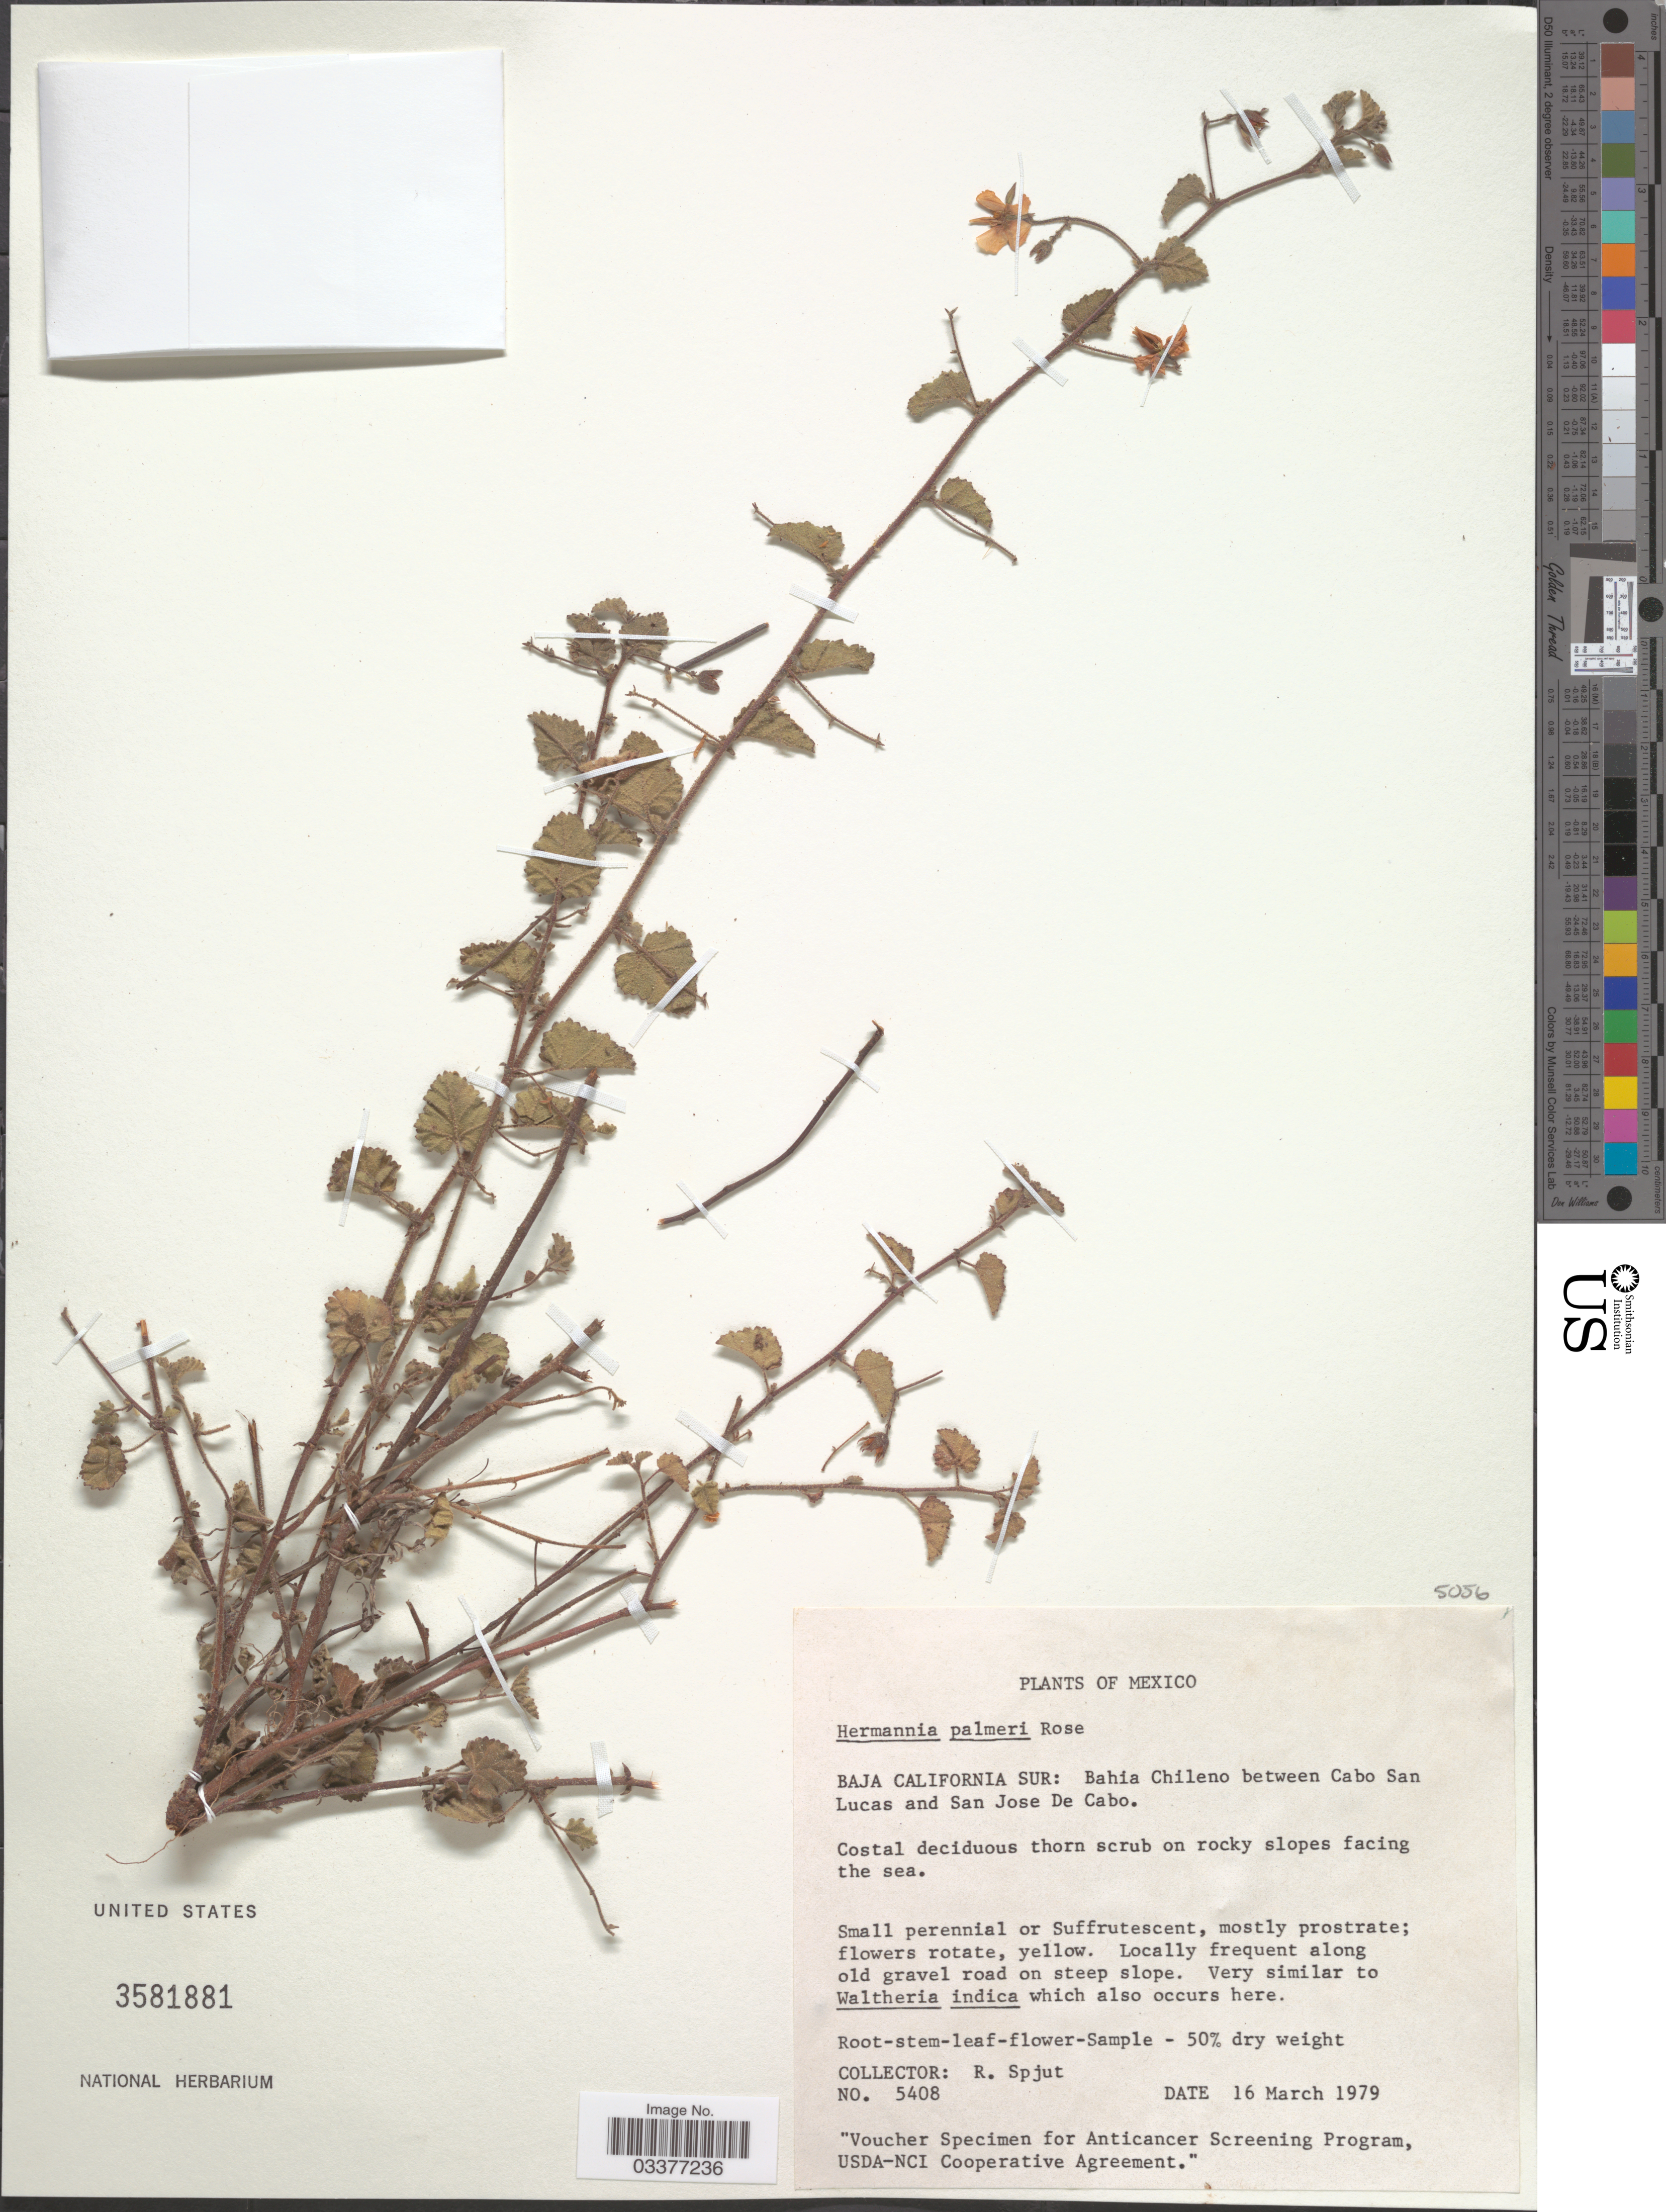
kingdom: Plantae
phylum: Tracheophyta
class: Magnoliopsida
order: Malvales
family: Malvaceae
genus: Hermannia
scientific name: Hermannia palmeri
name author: Rose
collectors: R. Spjut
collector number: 5408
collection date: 1979-03-16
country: Mexico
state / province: Baja California Sur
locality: Bahia Chileno between Cabo San Lucas and San Jose De Cabo.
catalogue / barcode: US 3581881